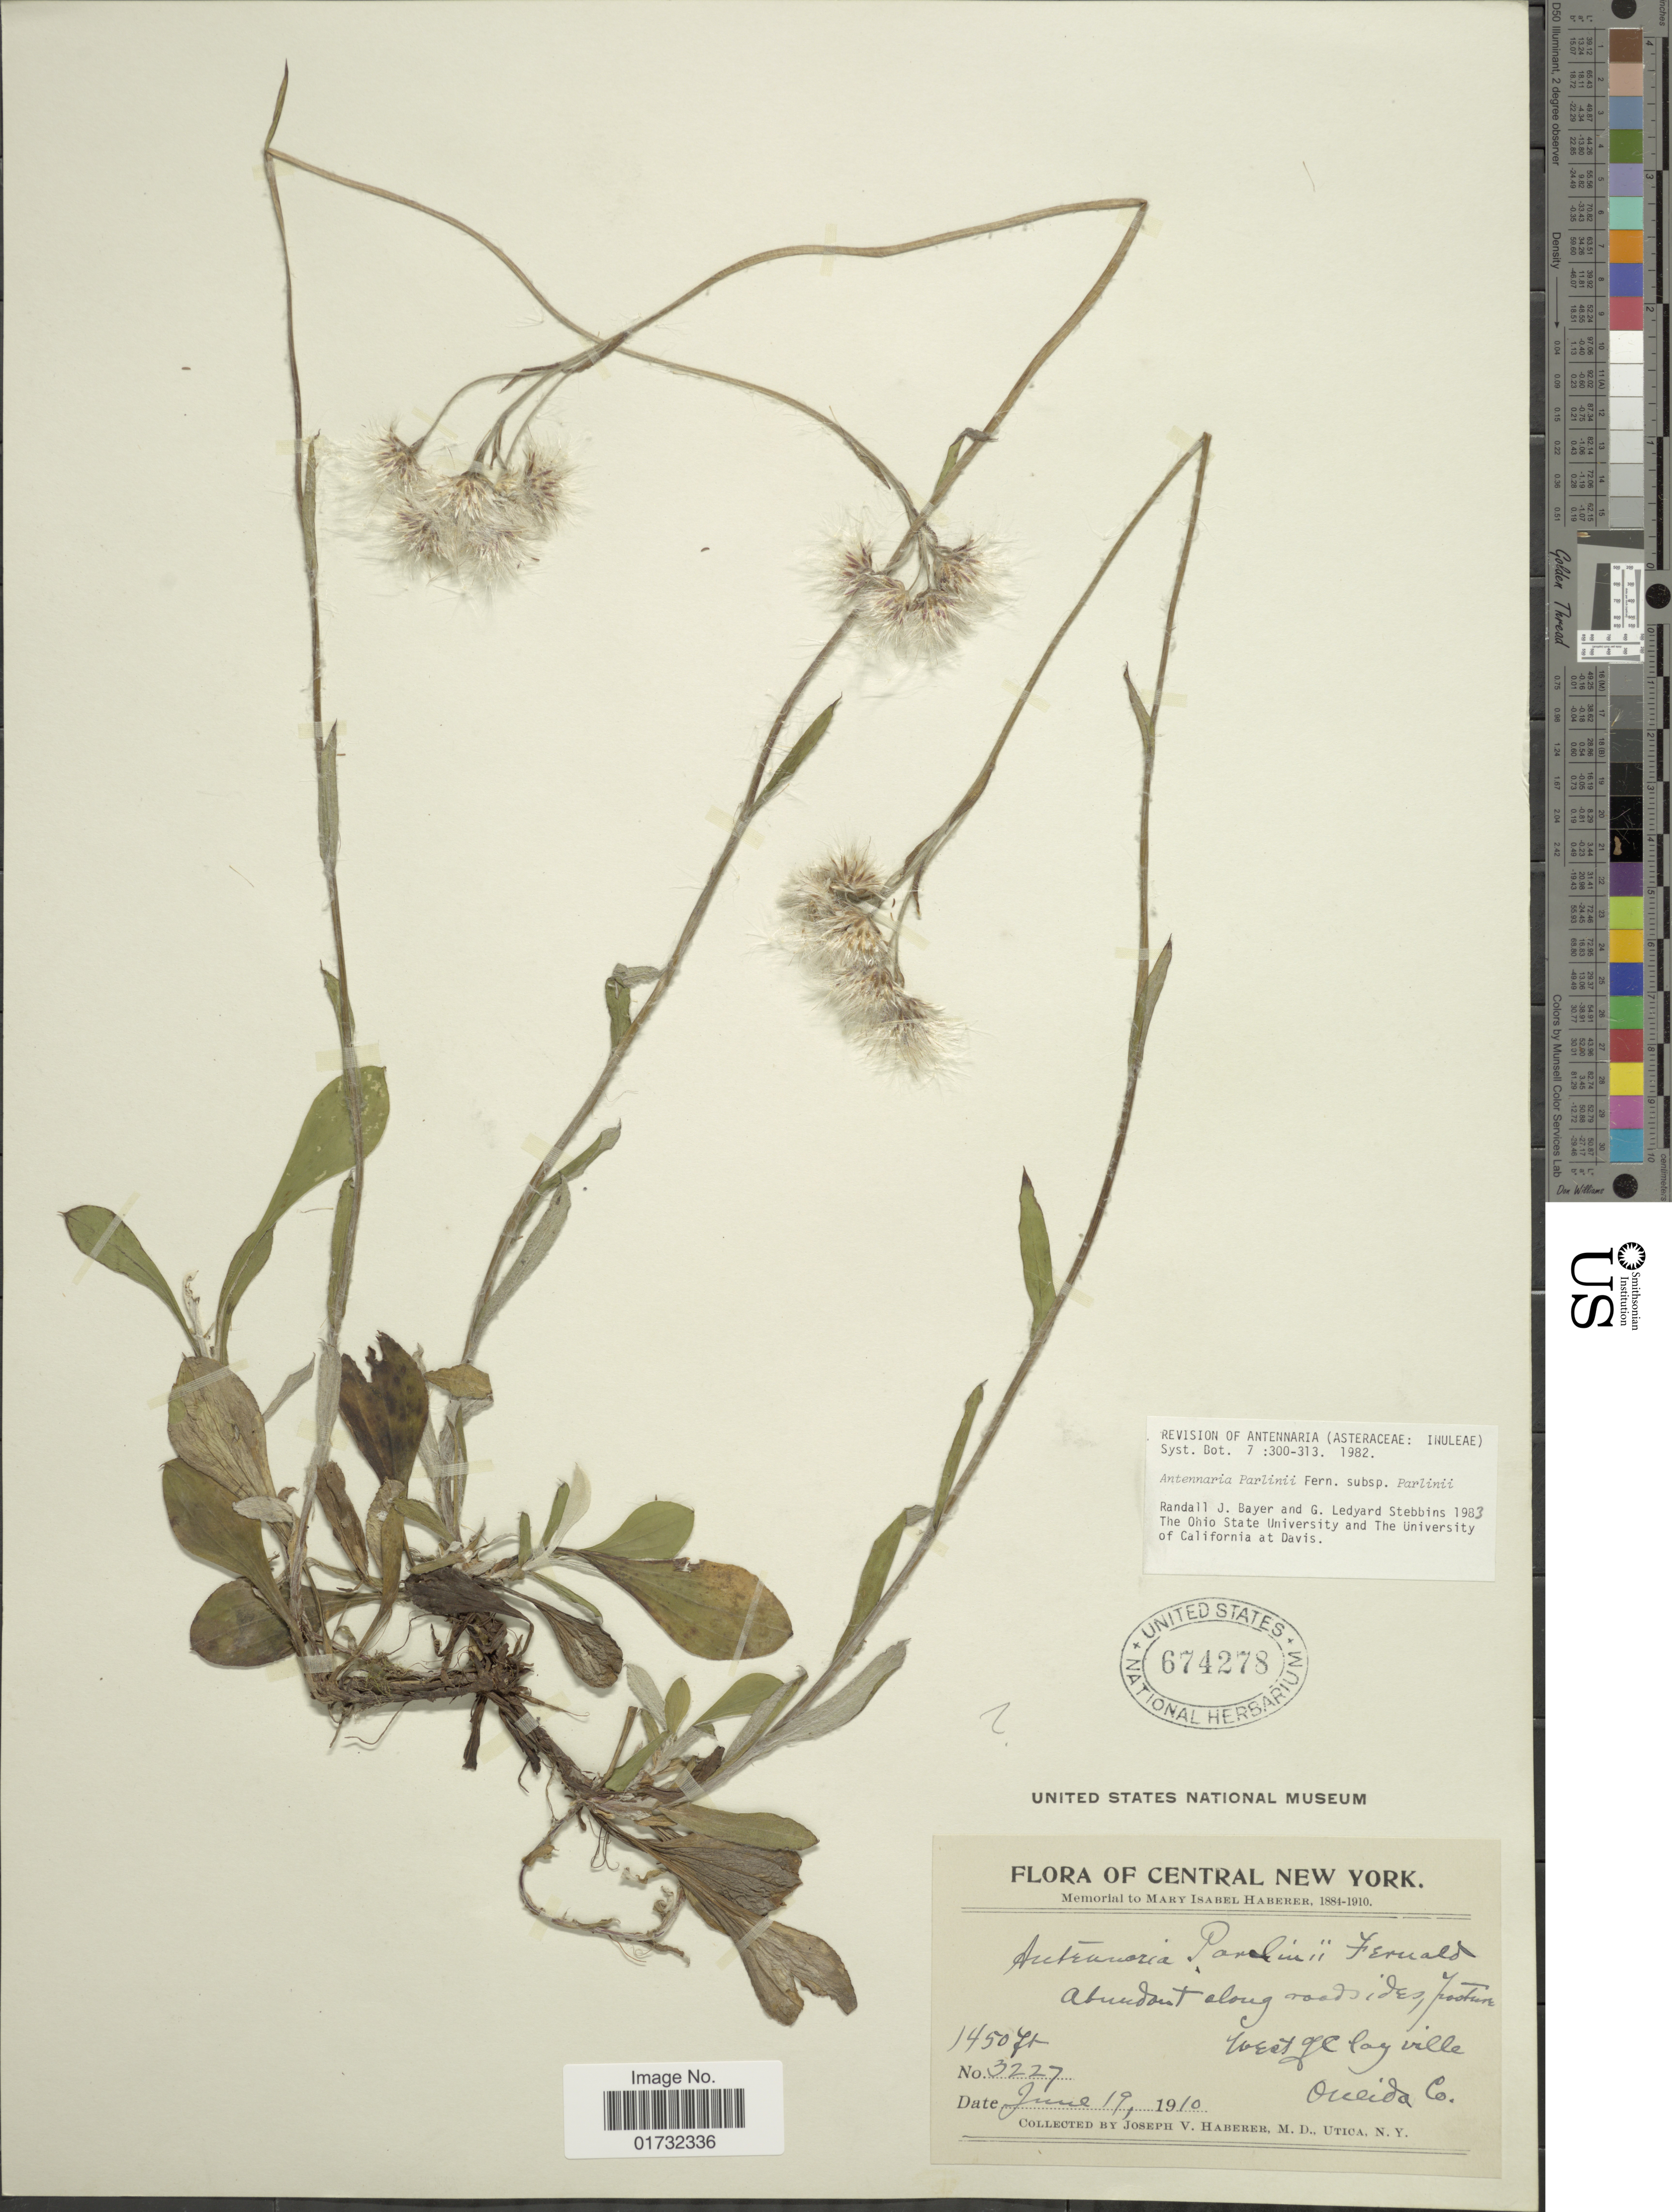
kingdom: Plantae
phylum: Tracheophyta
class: Magnoliopsida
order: Asterales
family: Asteraceae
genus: Antennaria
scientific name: Antennaria parlinii subsp. parlinii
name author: Fernald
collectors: J. V. Haberer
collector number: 3227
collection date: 1910-06-19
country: United States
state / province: New York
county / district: Oneida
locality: Central New York. West of Clayville. Oneida Co.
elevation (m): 442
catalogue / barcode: US 674278